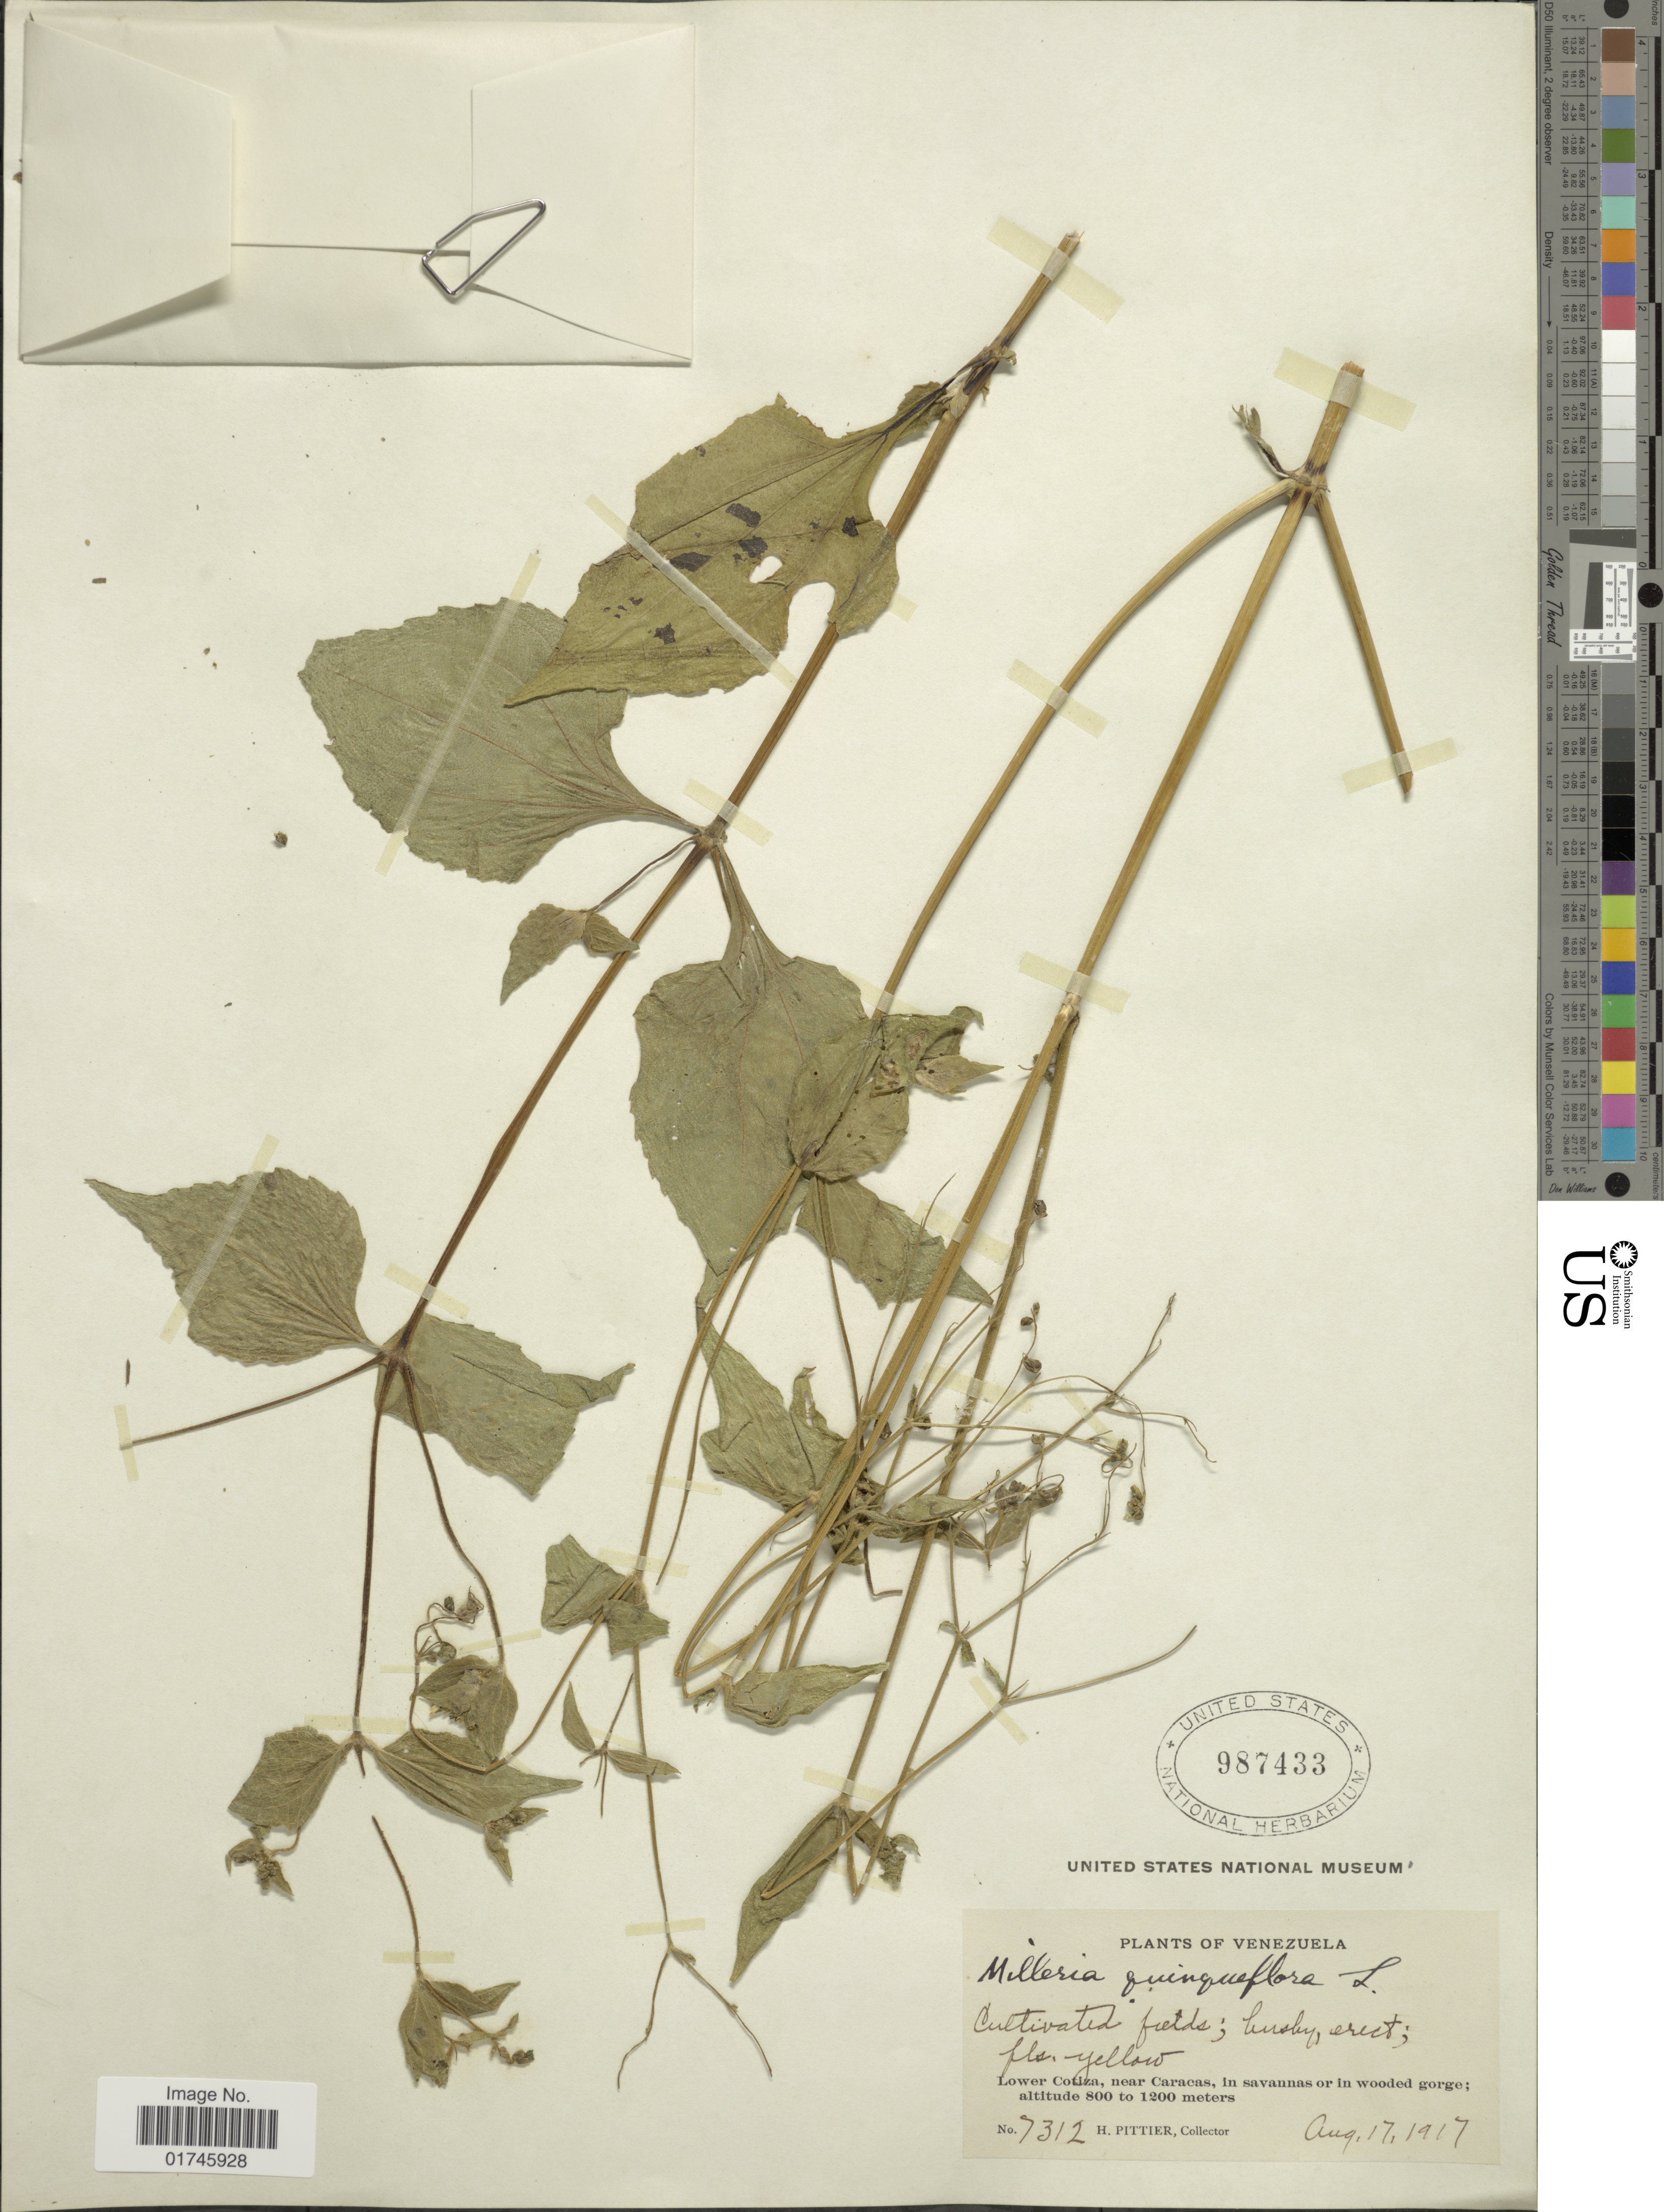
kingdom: Plantae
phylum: Tracheophyta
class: Magnoliopsida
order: Asterales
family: Asteraceae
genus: Milleria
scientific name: Milleria quinqueflora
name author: L.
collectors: H. F. Pittier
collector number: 7312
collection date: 1917-08-17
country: Venezuela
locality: Cultivated fields. Lower Cotiza, near Caracas. in savannas or in wooded gorge.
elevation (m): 800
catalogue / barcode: US 987433